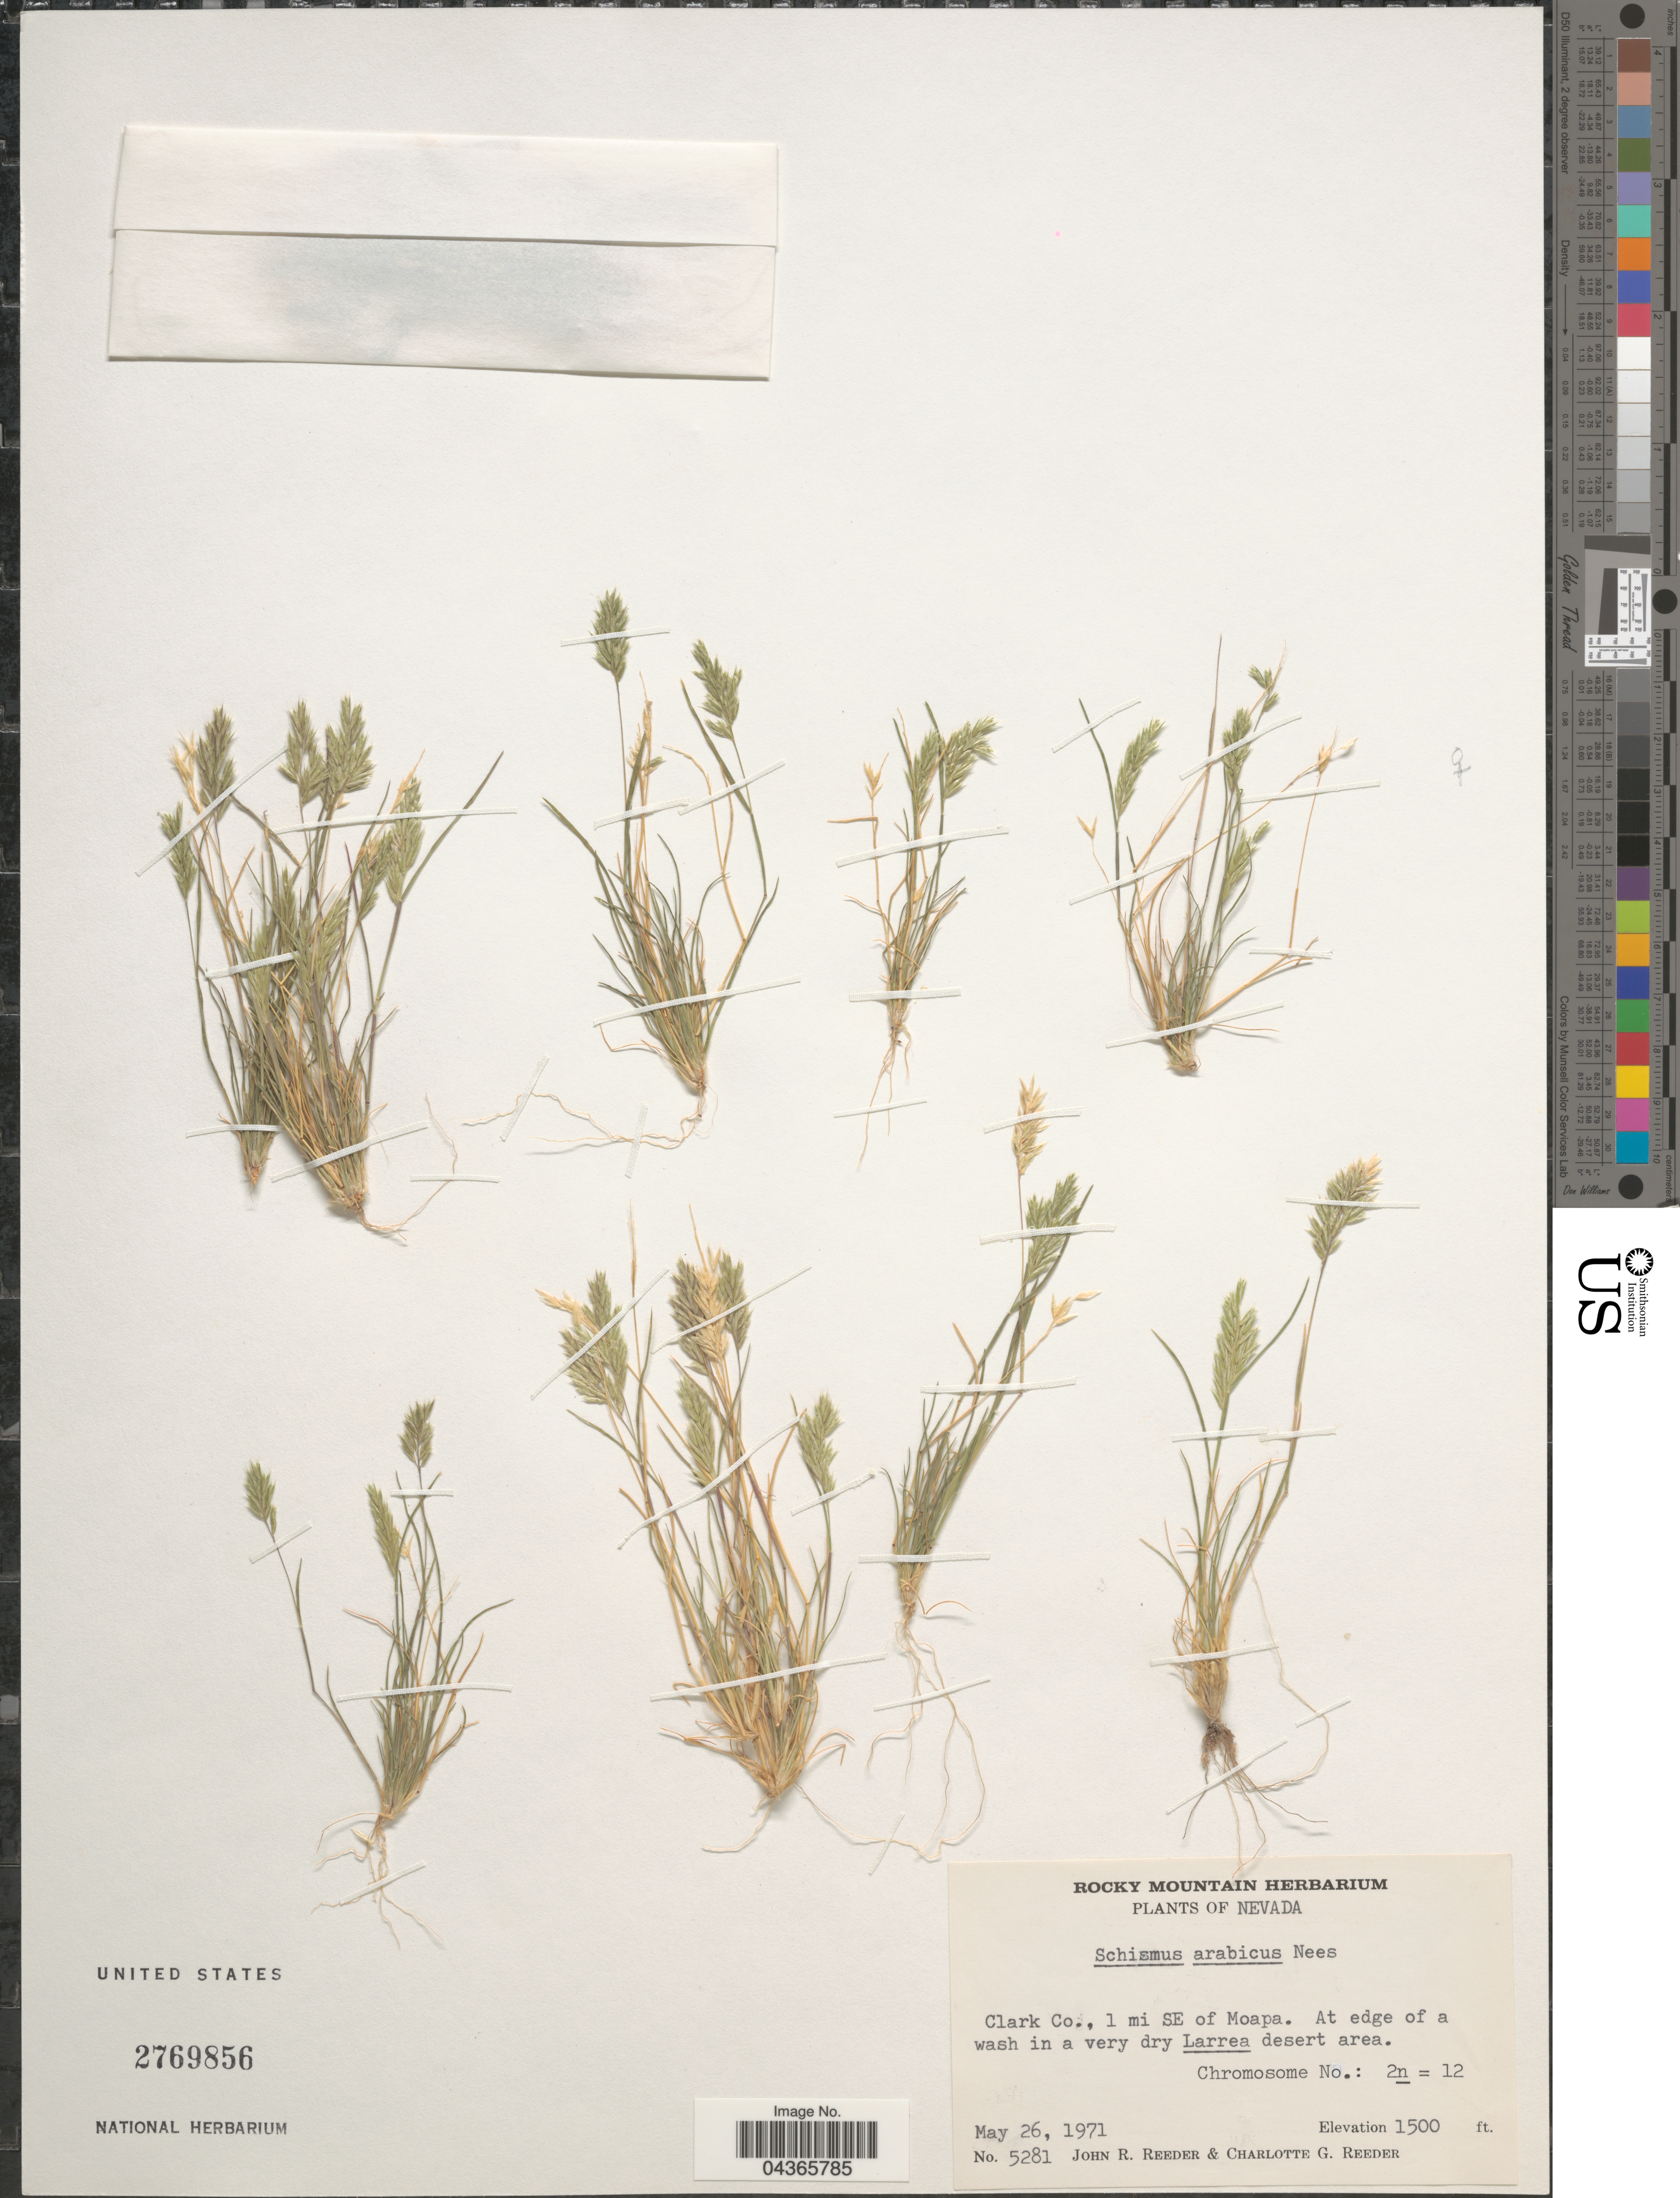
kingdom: Plantae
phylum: Tracheophyta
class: Liliopsida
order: Poales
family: Poaceae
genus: Schismus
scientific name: Schismus arabicus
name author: Nees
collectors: J. R. Reeder & C. G. Reeder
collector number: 5281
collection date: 1971-05-26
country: United States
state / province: Nevada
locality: Clark Co., 1 mi SE of Moapa. At edge of a wash in a very dry Larrea desert area.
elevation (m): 457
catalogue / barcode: US 2769856